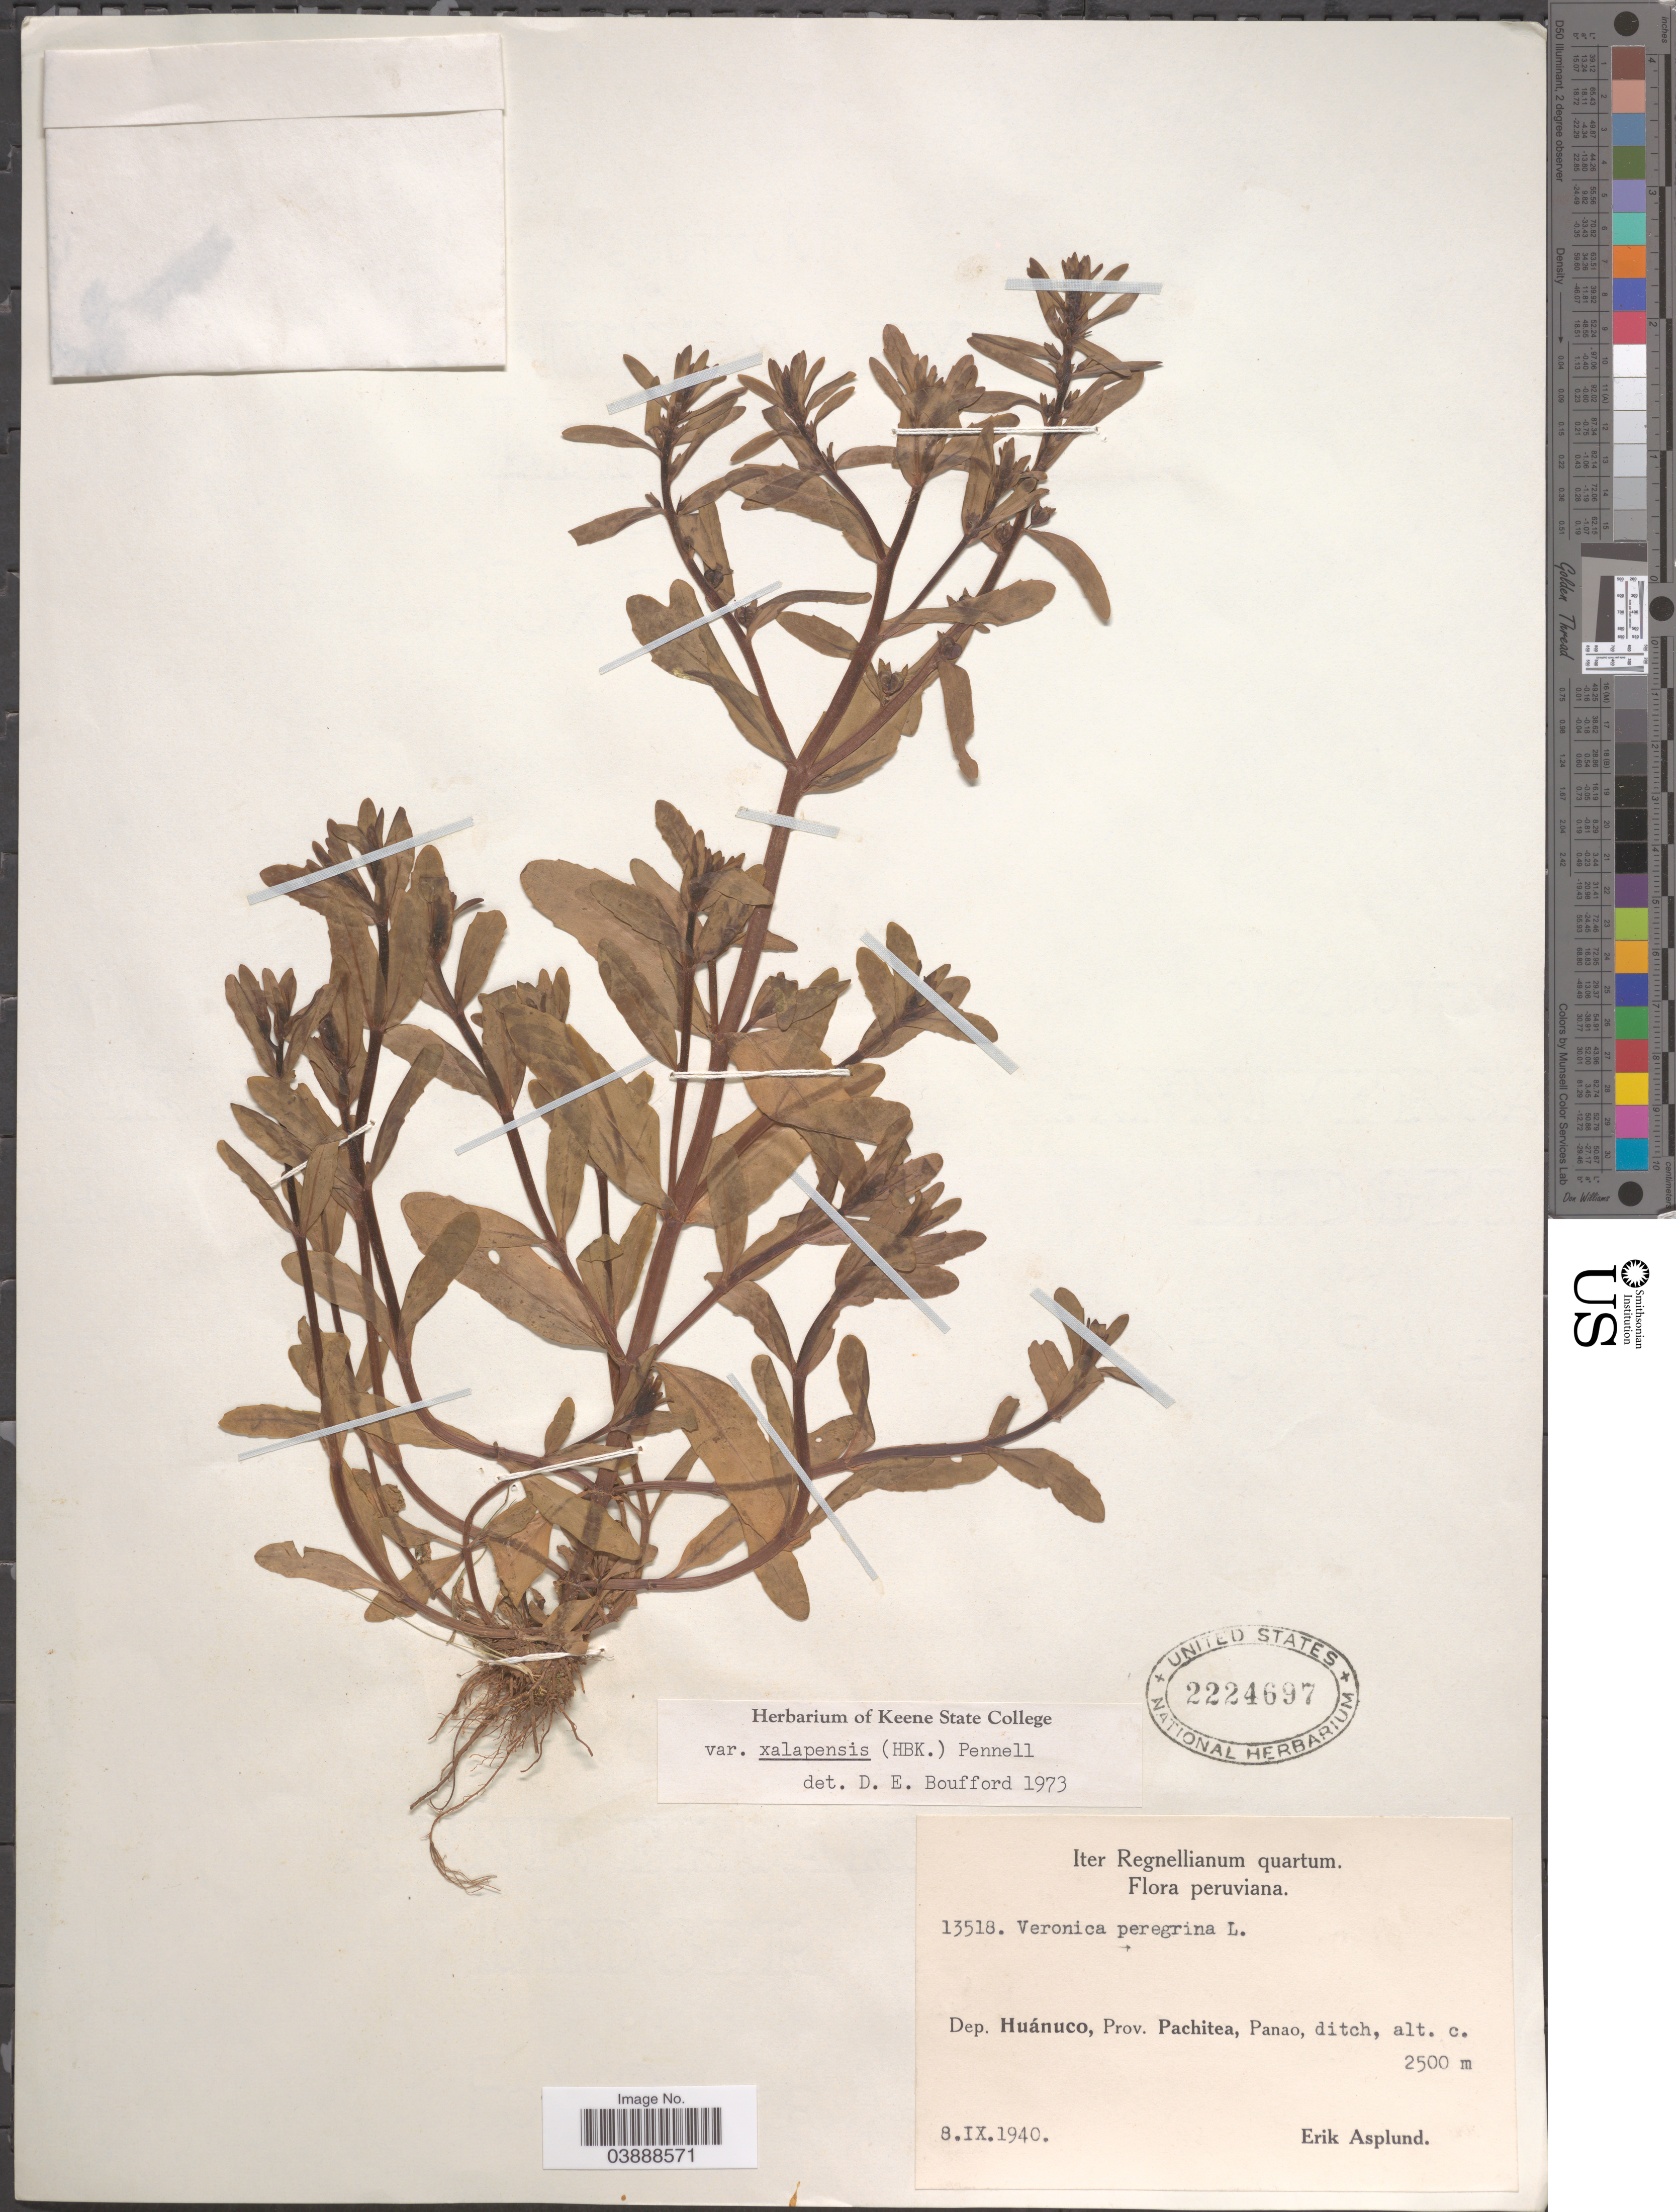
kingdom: Plantae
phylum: Tracheophyta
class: Magnoliopsida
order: Lamiales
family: Plantaginaceae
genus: Veronica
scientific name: Veronica peregrina var. xalapensis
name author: Kunth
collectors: E. Asplund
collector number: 13518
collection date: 1940-09-08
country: Peru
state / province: Huánuco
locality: Dep. Huánuco, Prov. Pachitea, Panao.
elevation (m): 2500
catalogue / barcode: US 2224697